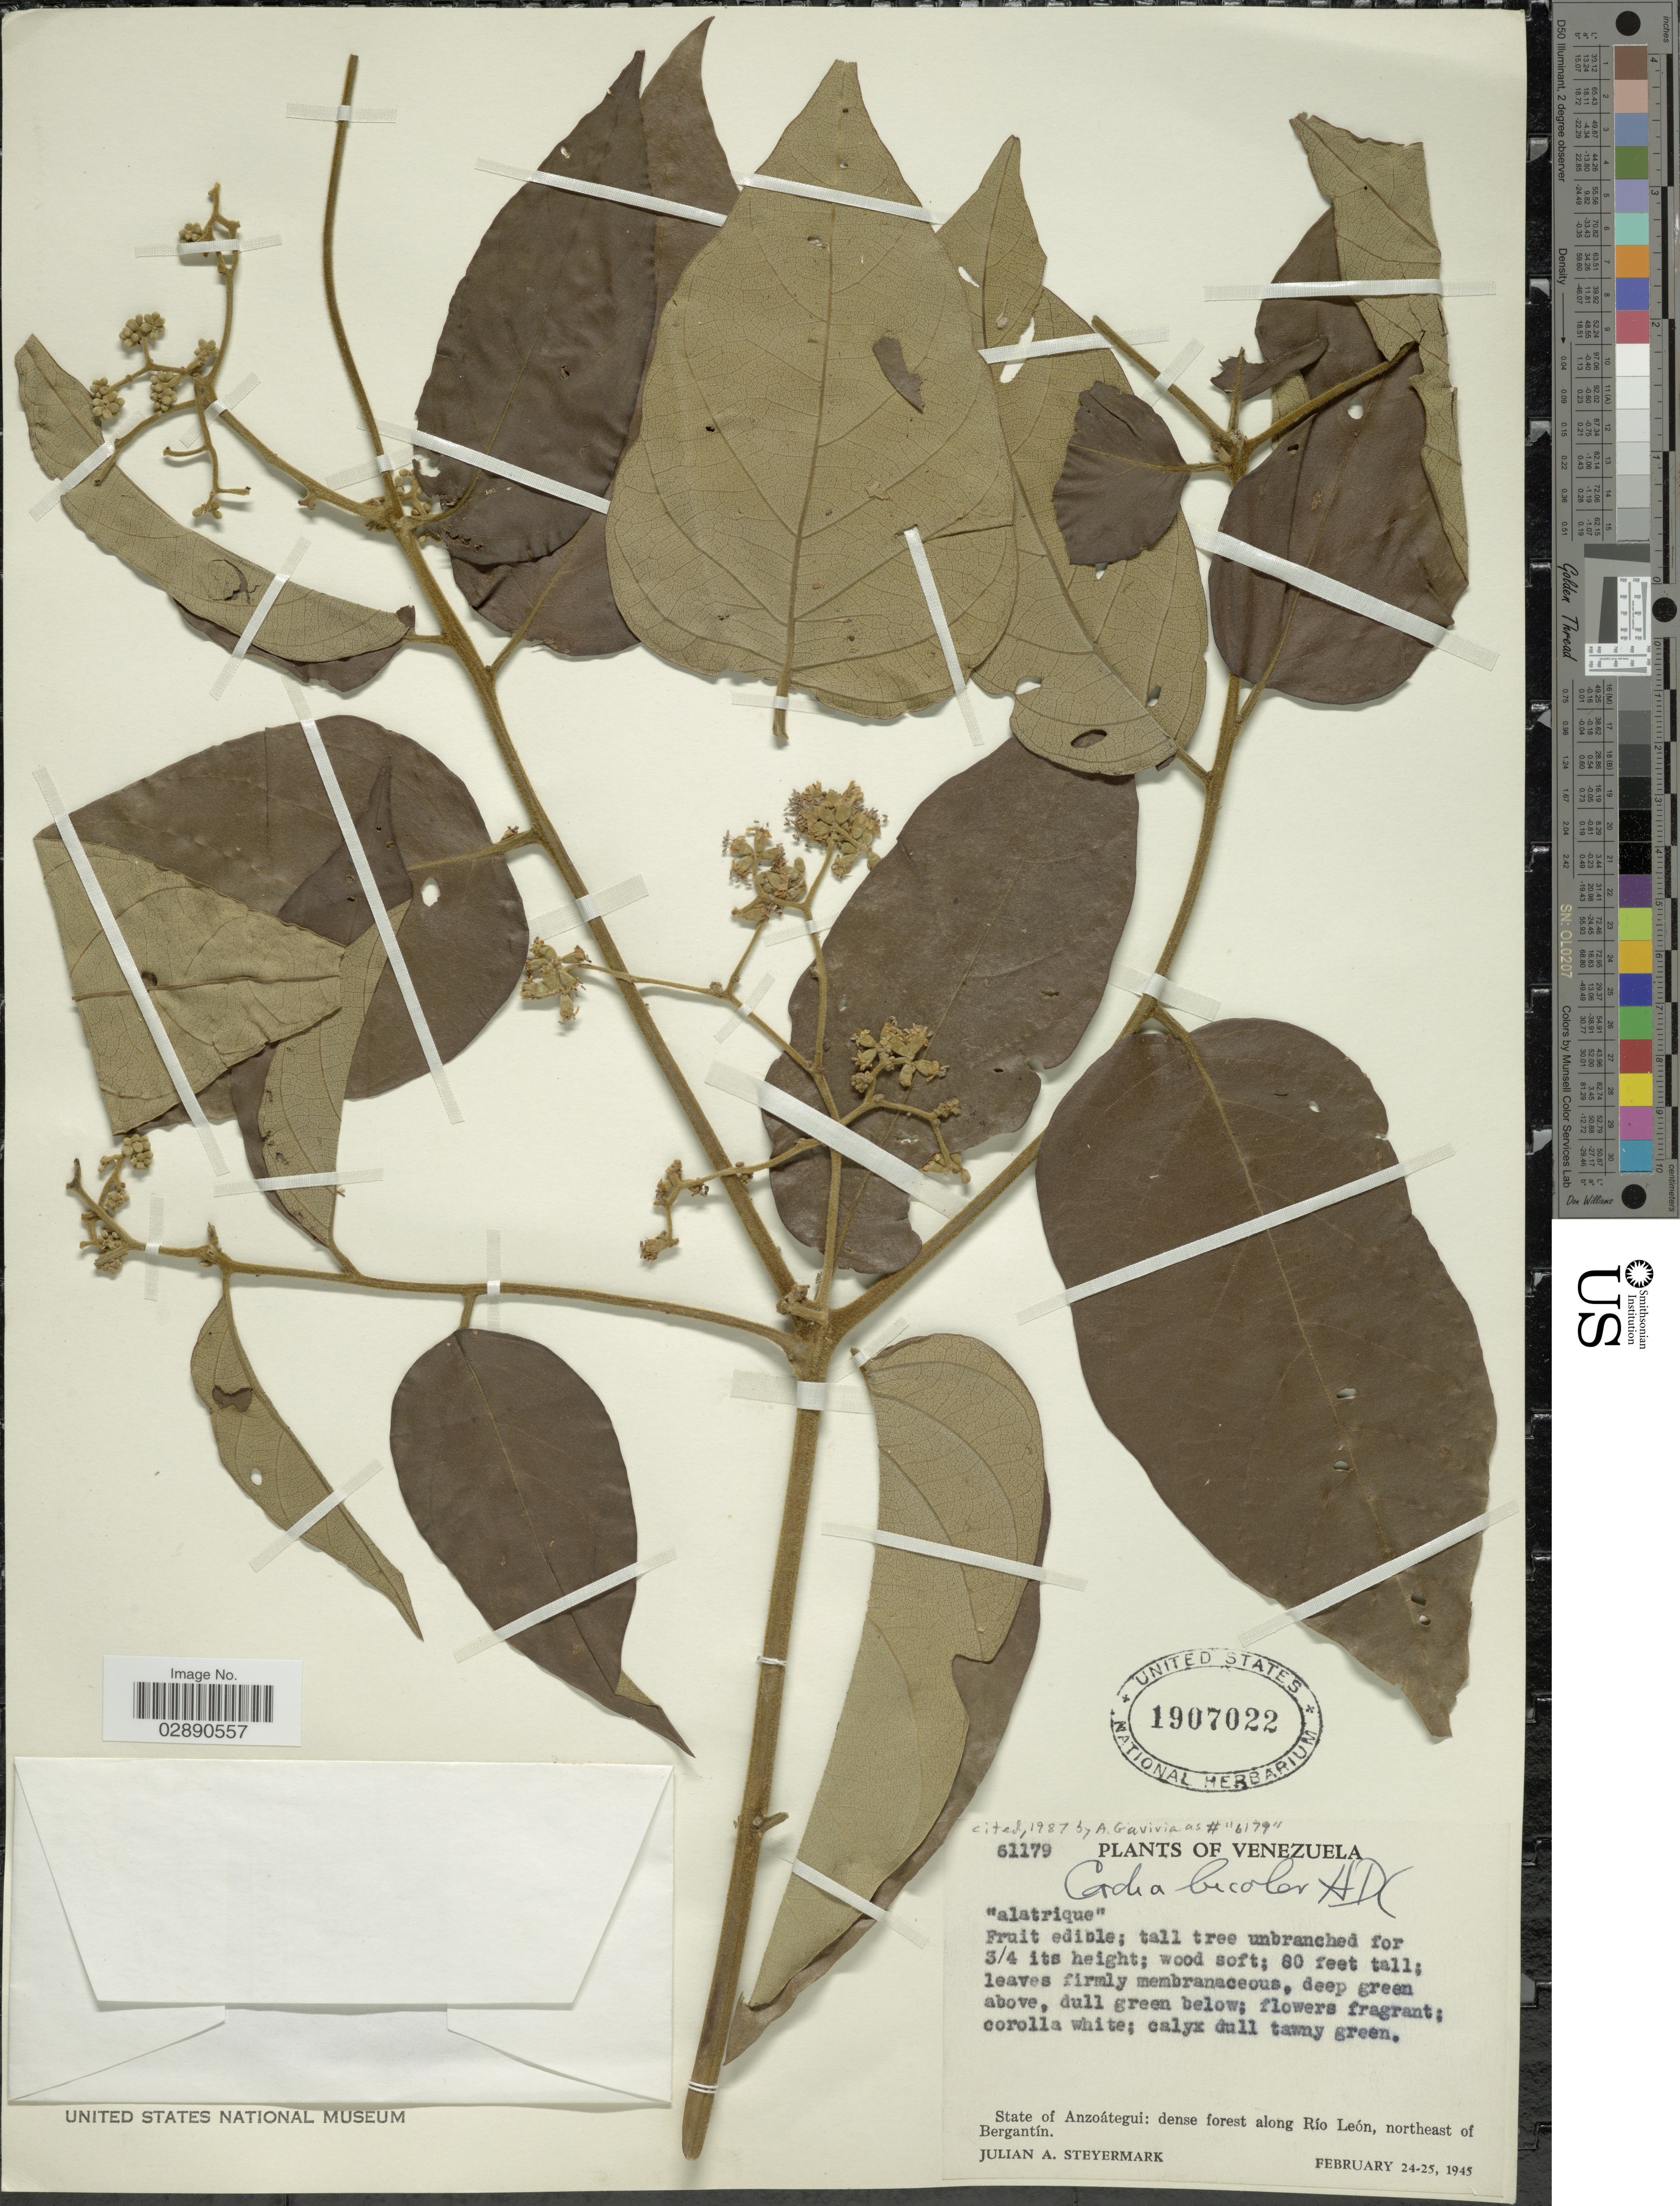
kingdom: Plantae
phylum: Tracheophyta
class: Magnoliopsida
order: Boraginales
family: Cordiaceae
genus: Cordia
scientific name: Cordia bicolor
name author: A. DC.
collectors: J. Steyermark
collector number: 61179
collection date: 1945-02-24/1945-02-25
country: Venezuela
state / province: Anzoategui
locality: Dense forest along Río León, northeast of Bergantín.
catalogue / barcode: US 1907022